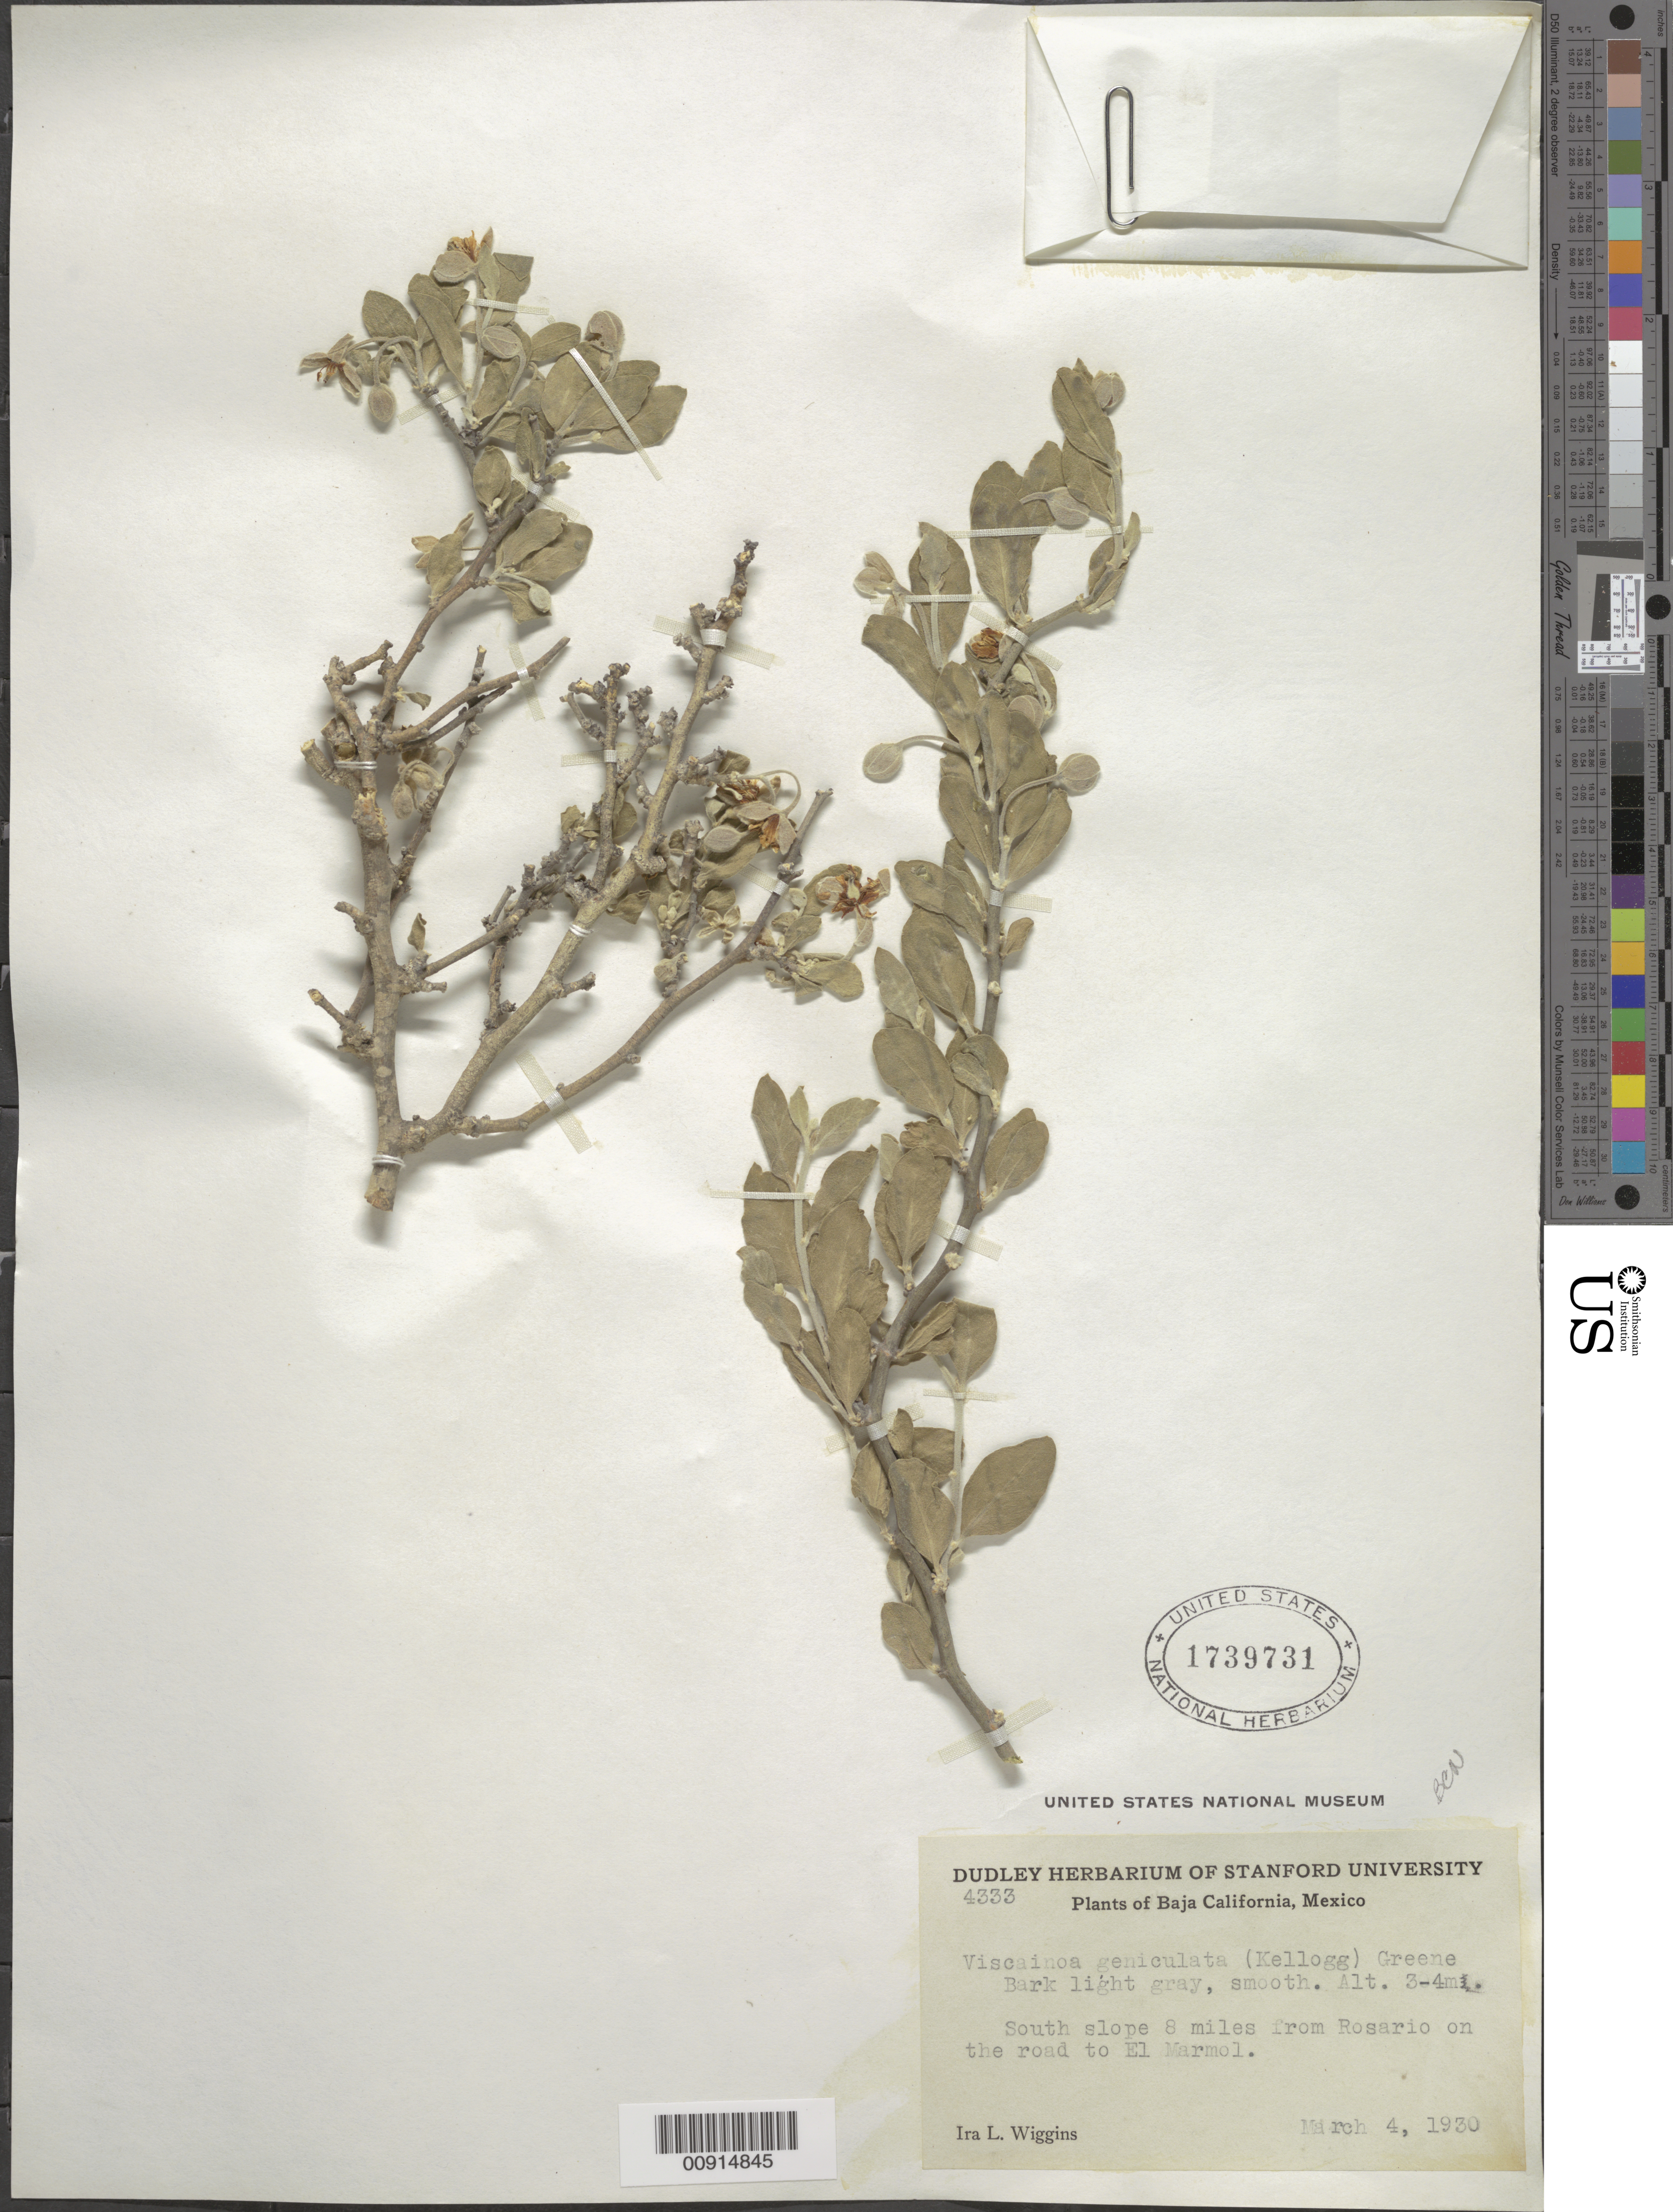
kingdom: Plantae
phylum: Tracheophyta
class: Magnoliopsida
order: Zygophyllales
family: Zygophyllaceae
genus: Viscainoa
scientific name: Viscainoa geniculata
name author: (Kellogg) Greene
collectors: I. L. Wiggins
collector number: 4333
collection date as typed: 04 Mar 1930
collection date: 1930-03-04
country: Mexico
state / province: Baja California Norte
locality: South slope 8 miles from Rosario on the road to El Mármol. Baja California.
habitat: South slope.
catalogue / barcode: US 1739731